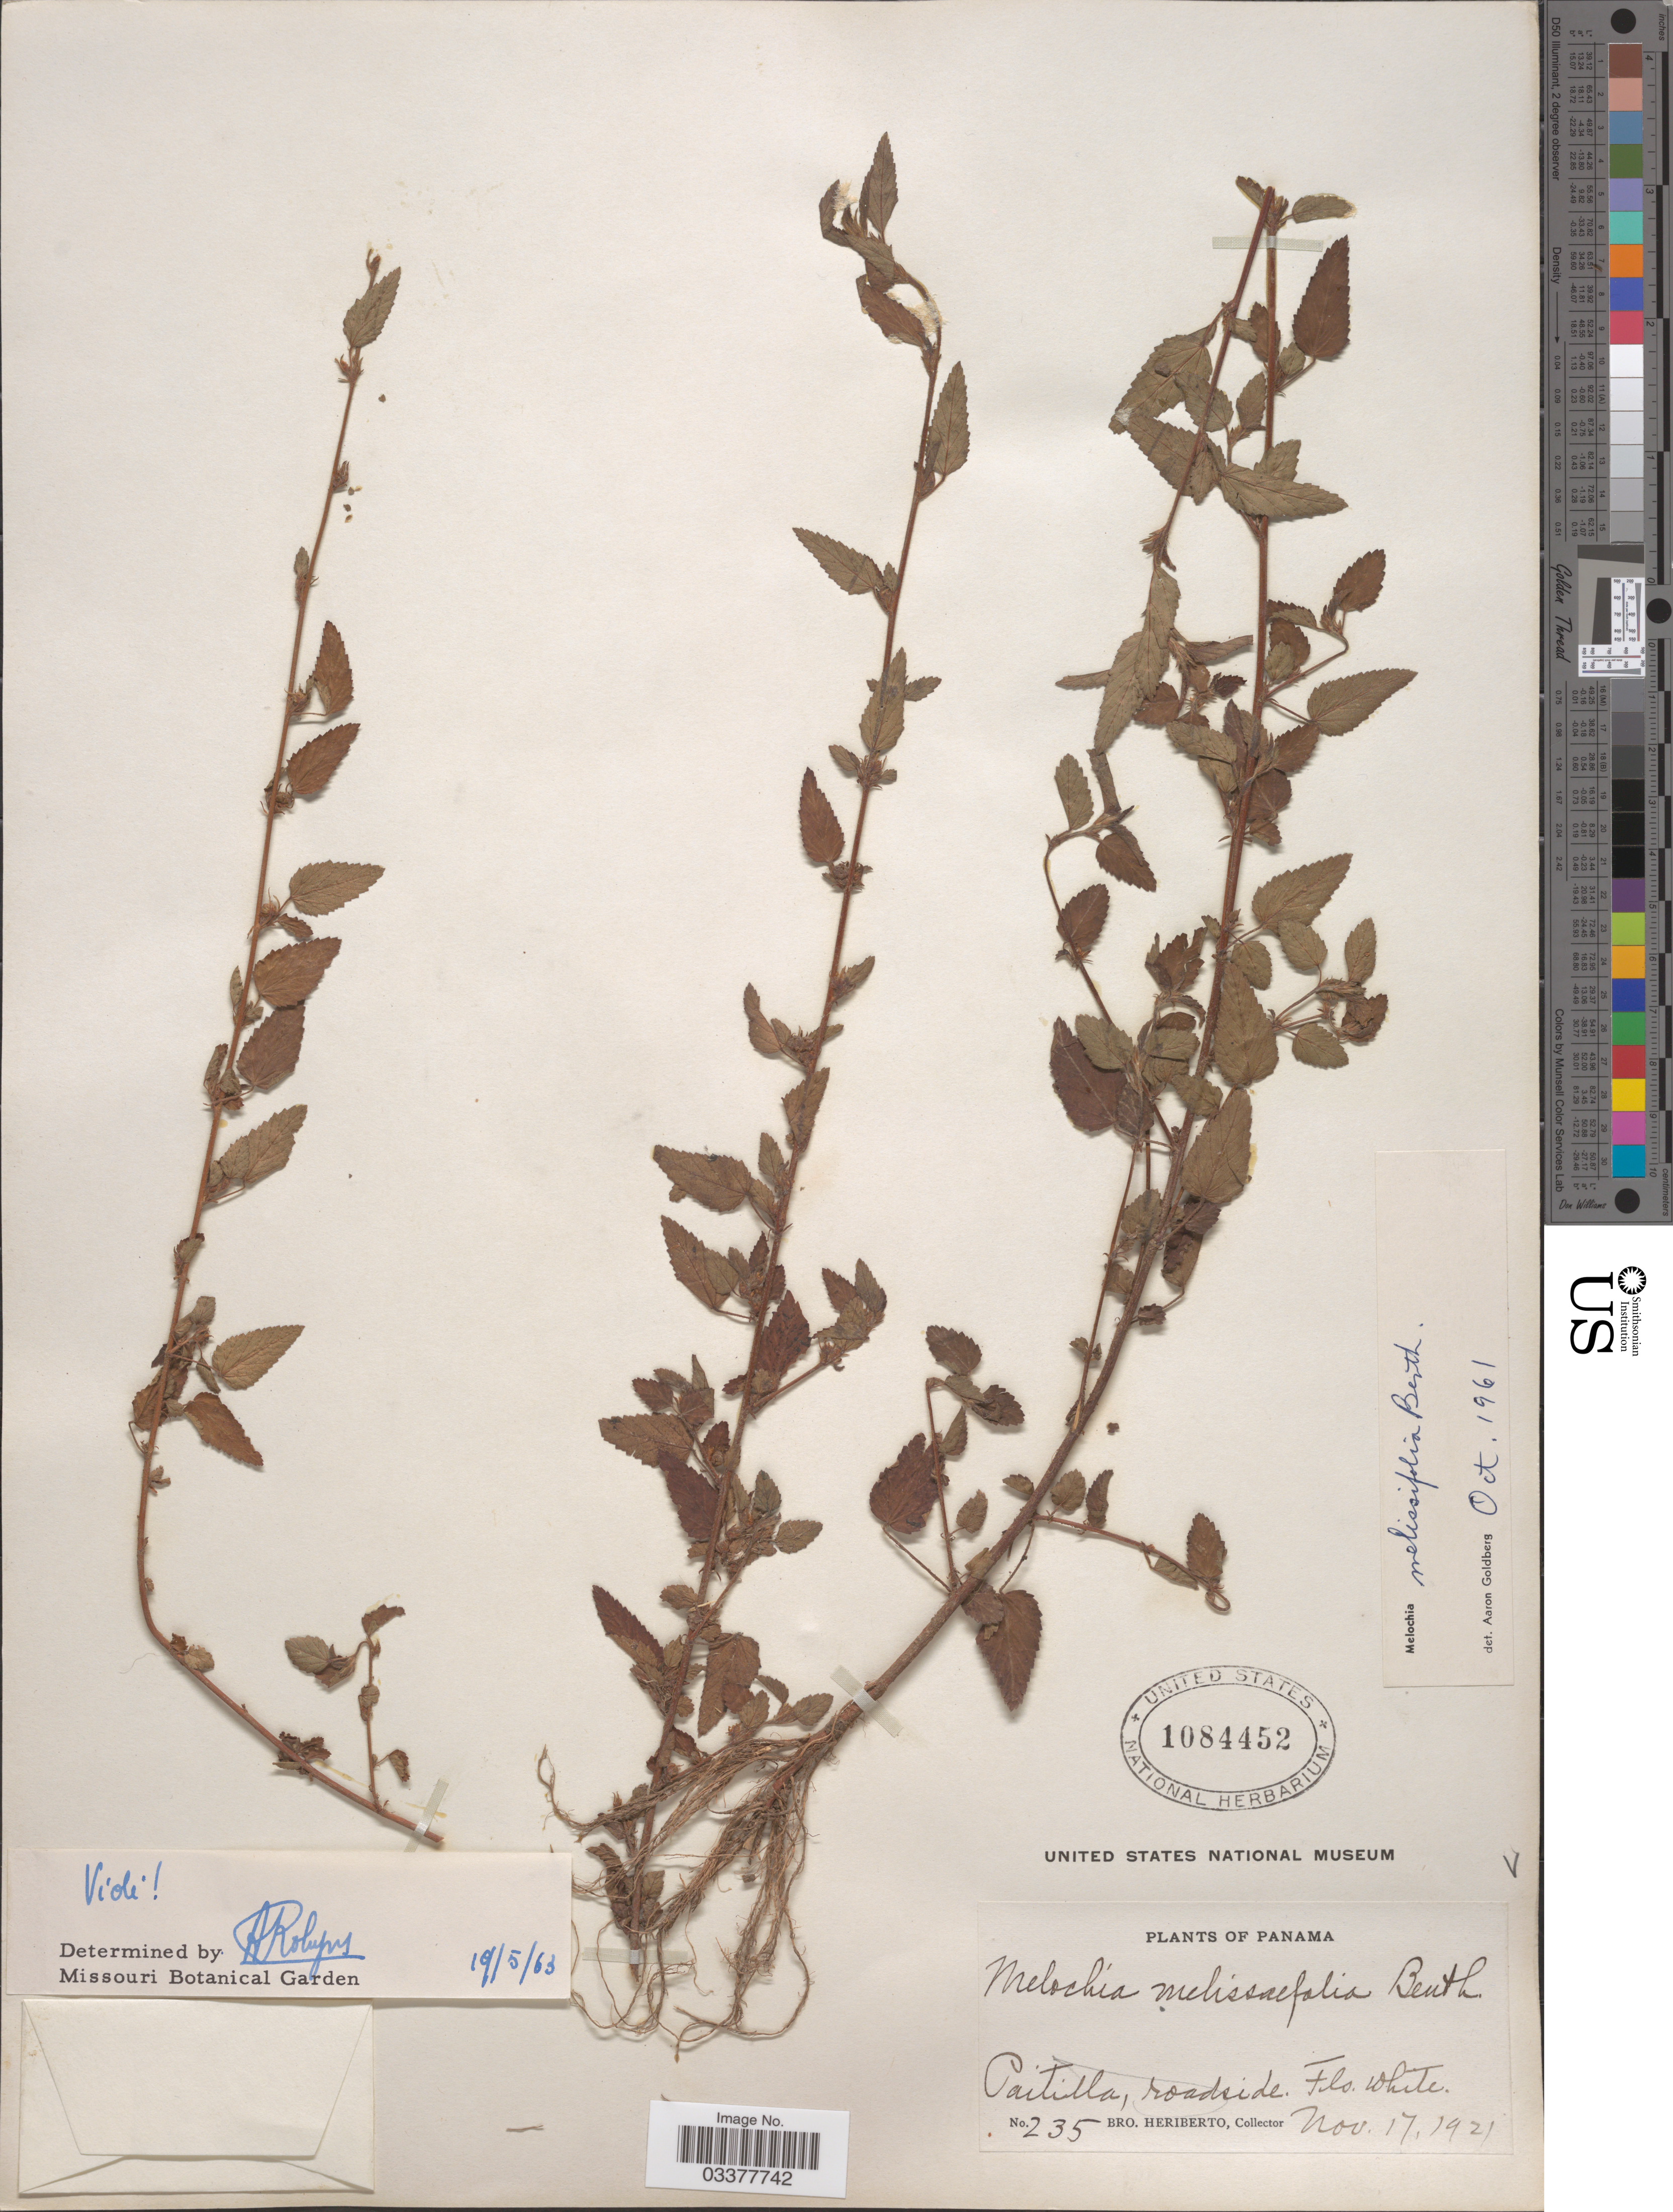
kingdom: Plantae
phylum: Tracheophyta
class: Magnoliopsida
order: Malvales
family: Malvaceae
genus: Melochia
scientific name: Melochia melissifolia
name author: Benth.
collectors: B. Heriberto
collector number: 235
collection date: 1921-11-17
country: Panama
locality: Paitilla, roadside.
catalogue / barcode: US 1084452